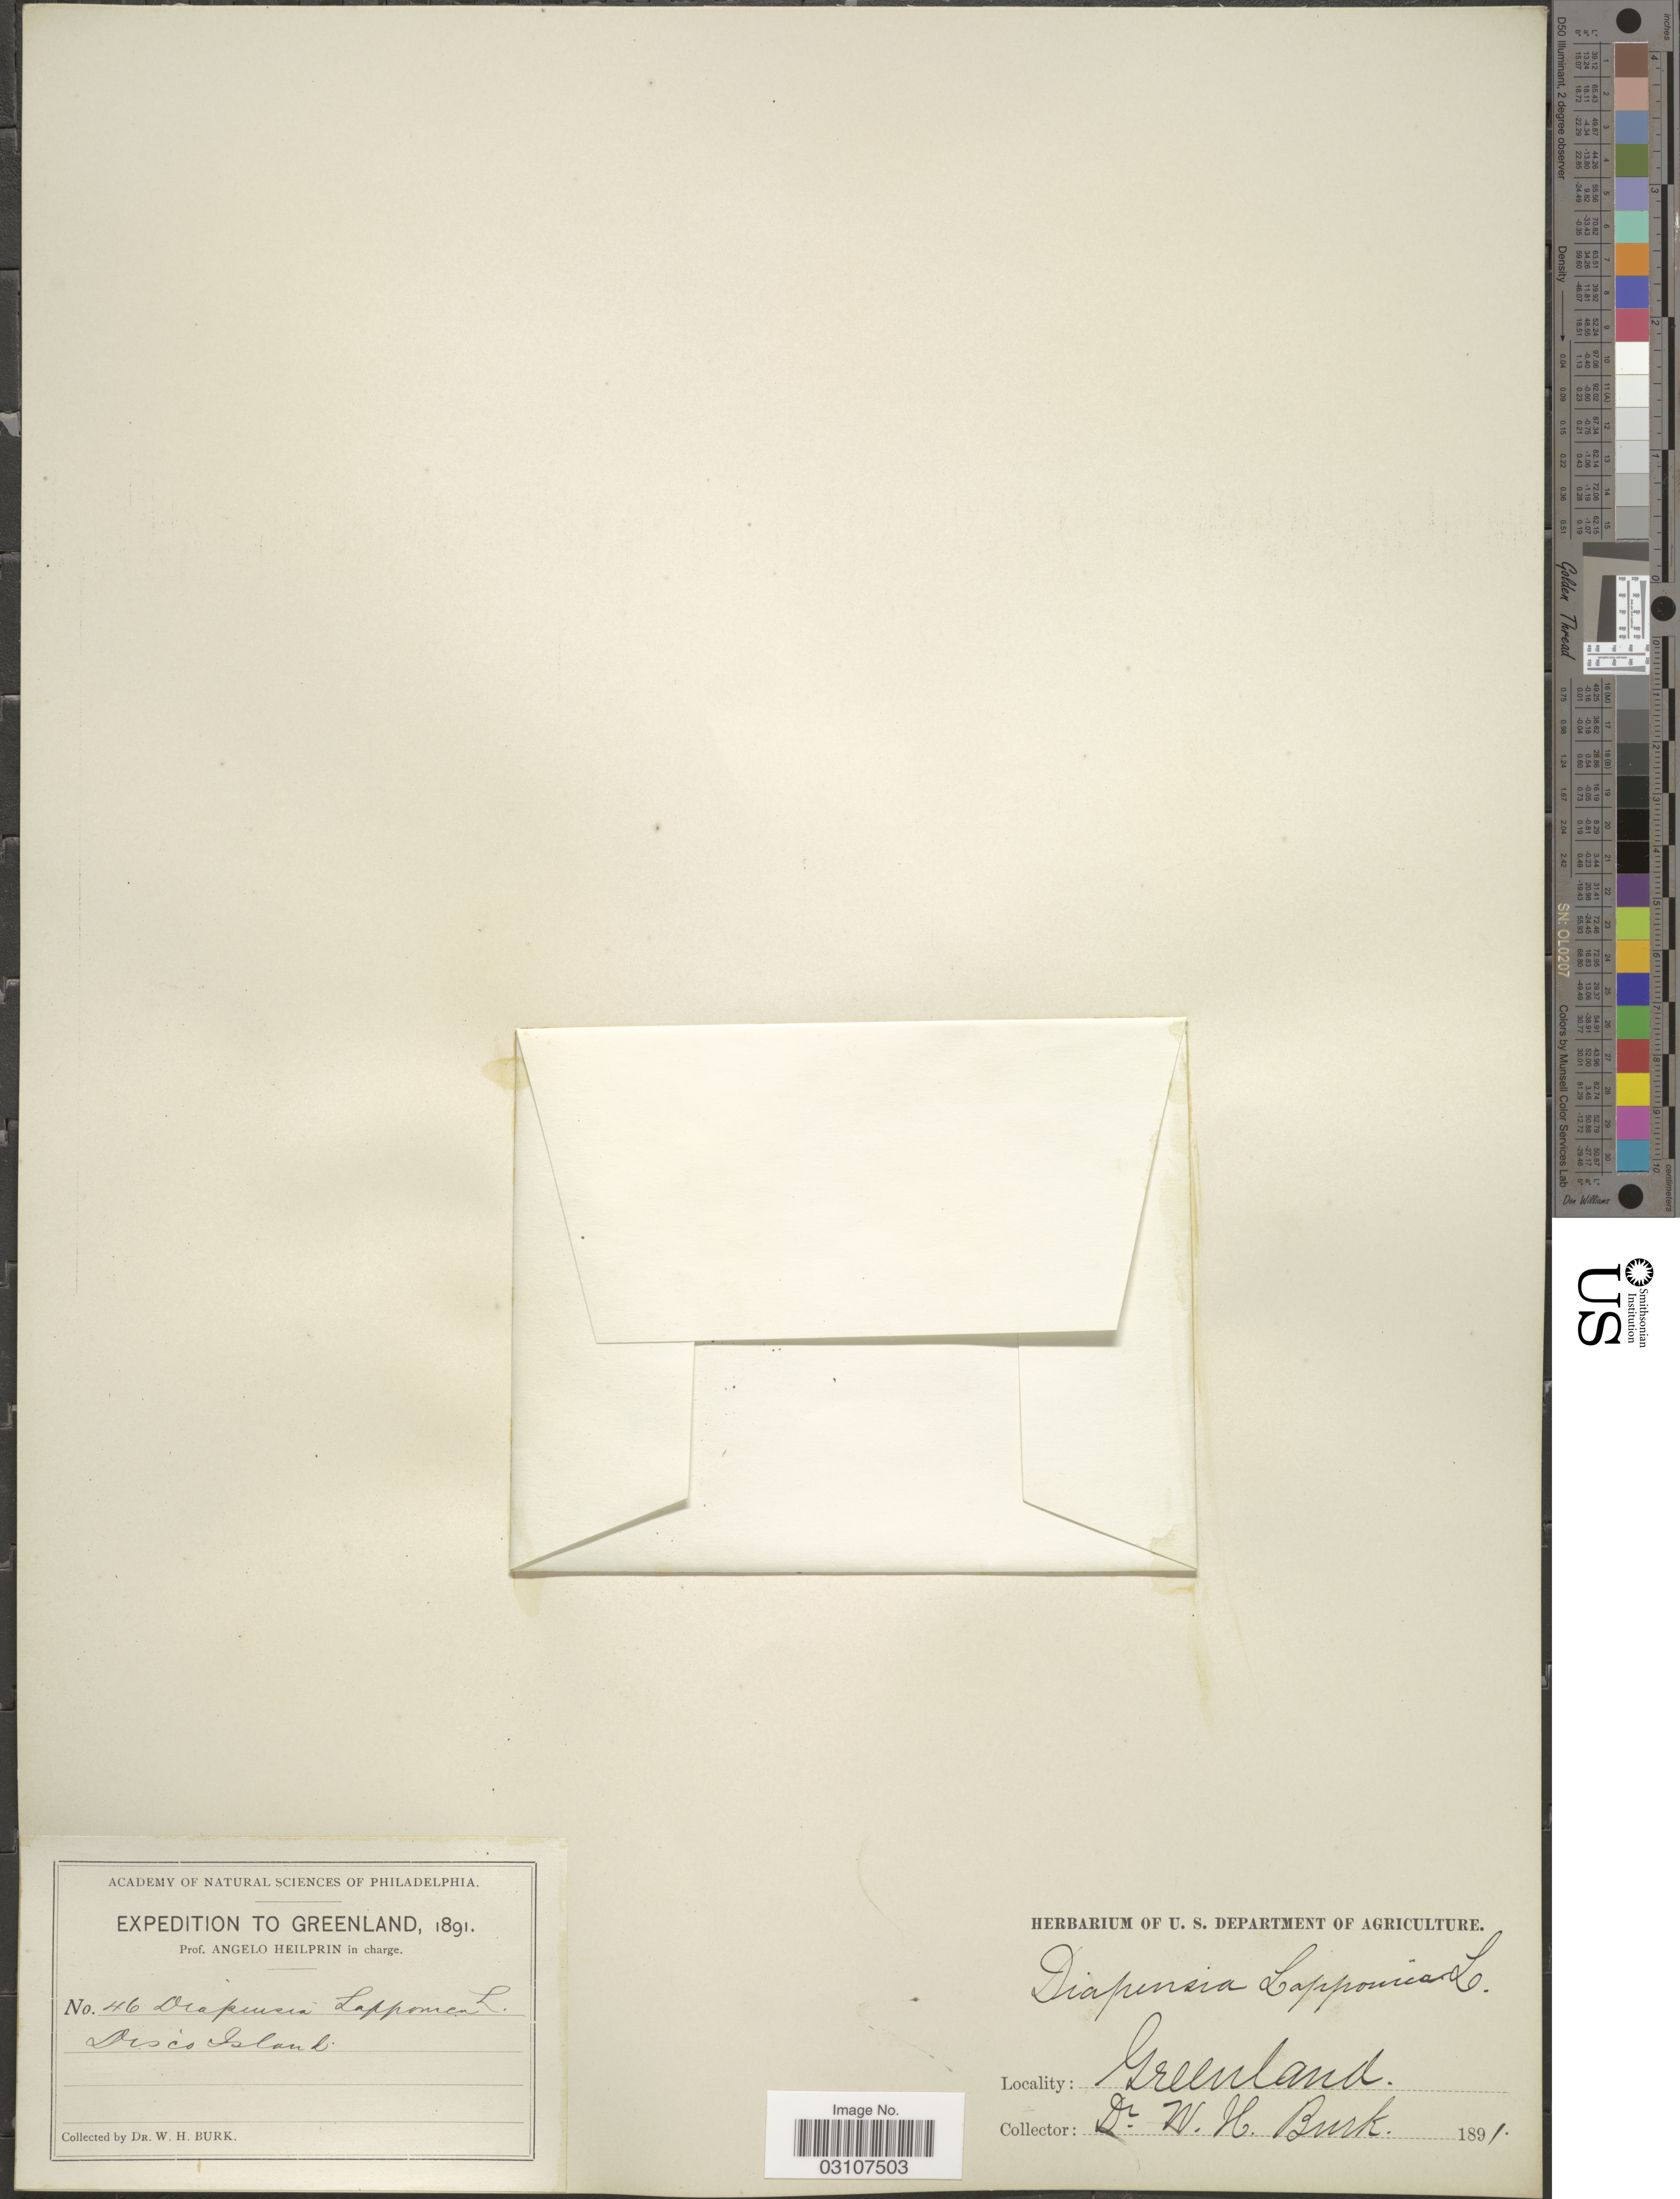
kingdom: Plantae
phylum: Tracheophyta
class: Magnoliopsida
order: Ericales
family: Diapensiaceae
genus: Diapensia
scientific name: Diapensia lapponica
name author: L.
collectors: W. Burk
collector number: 46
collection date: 1891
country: Greenland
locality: Disco Island.